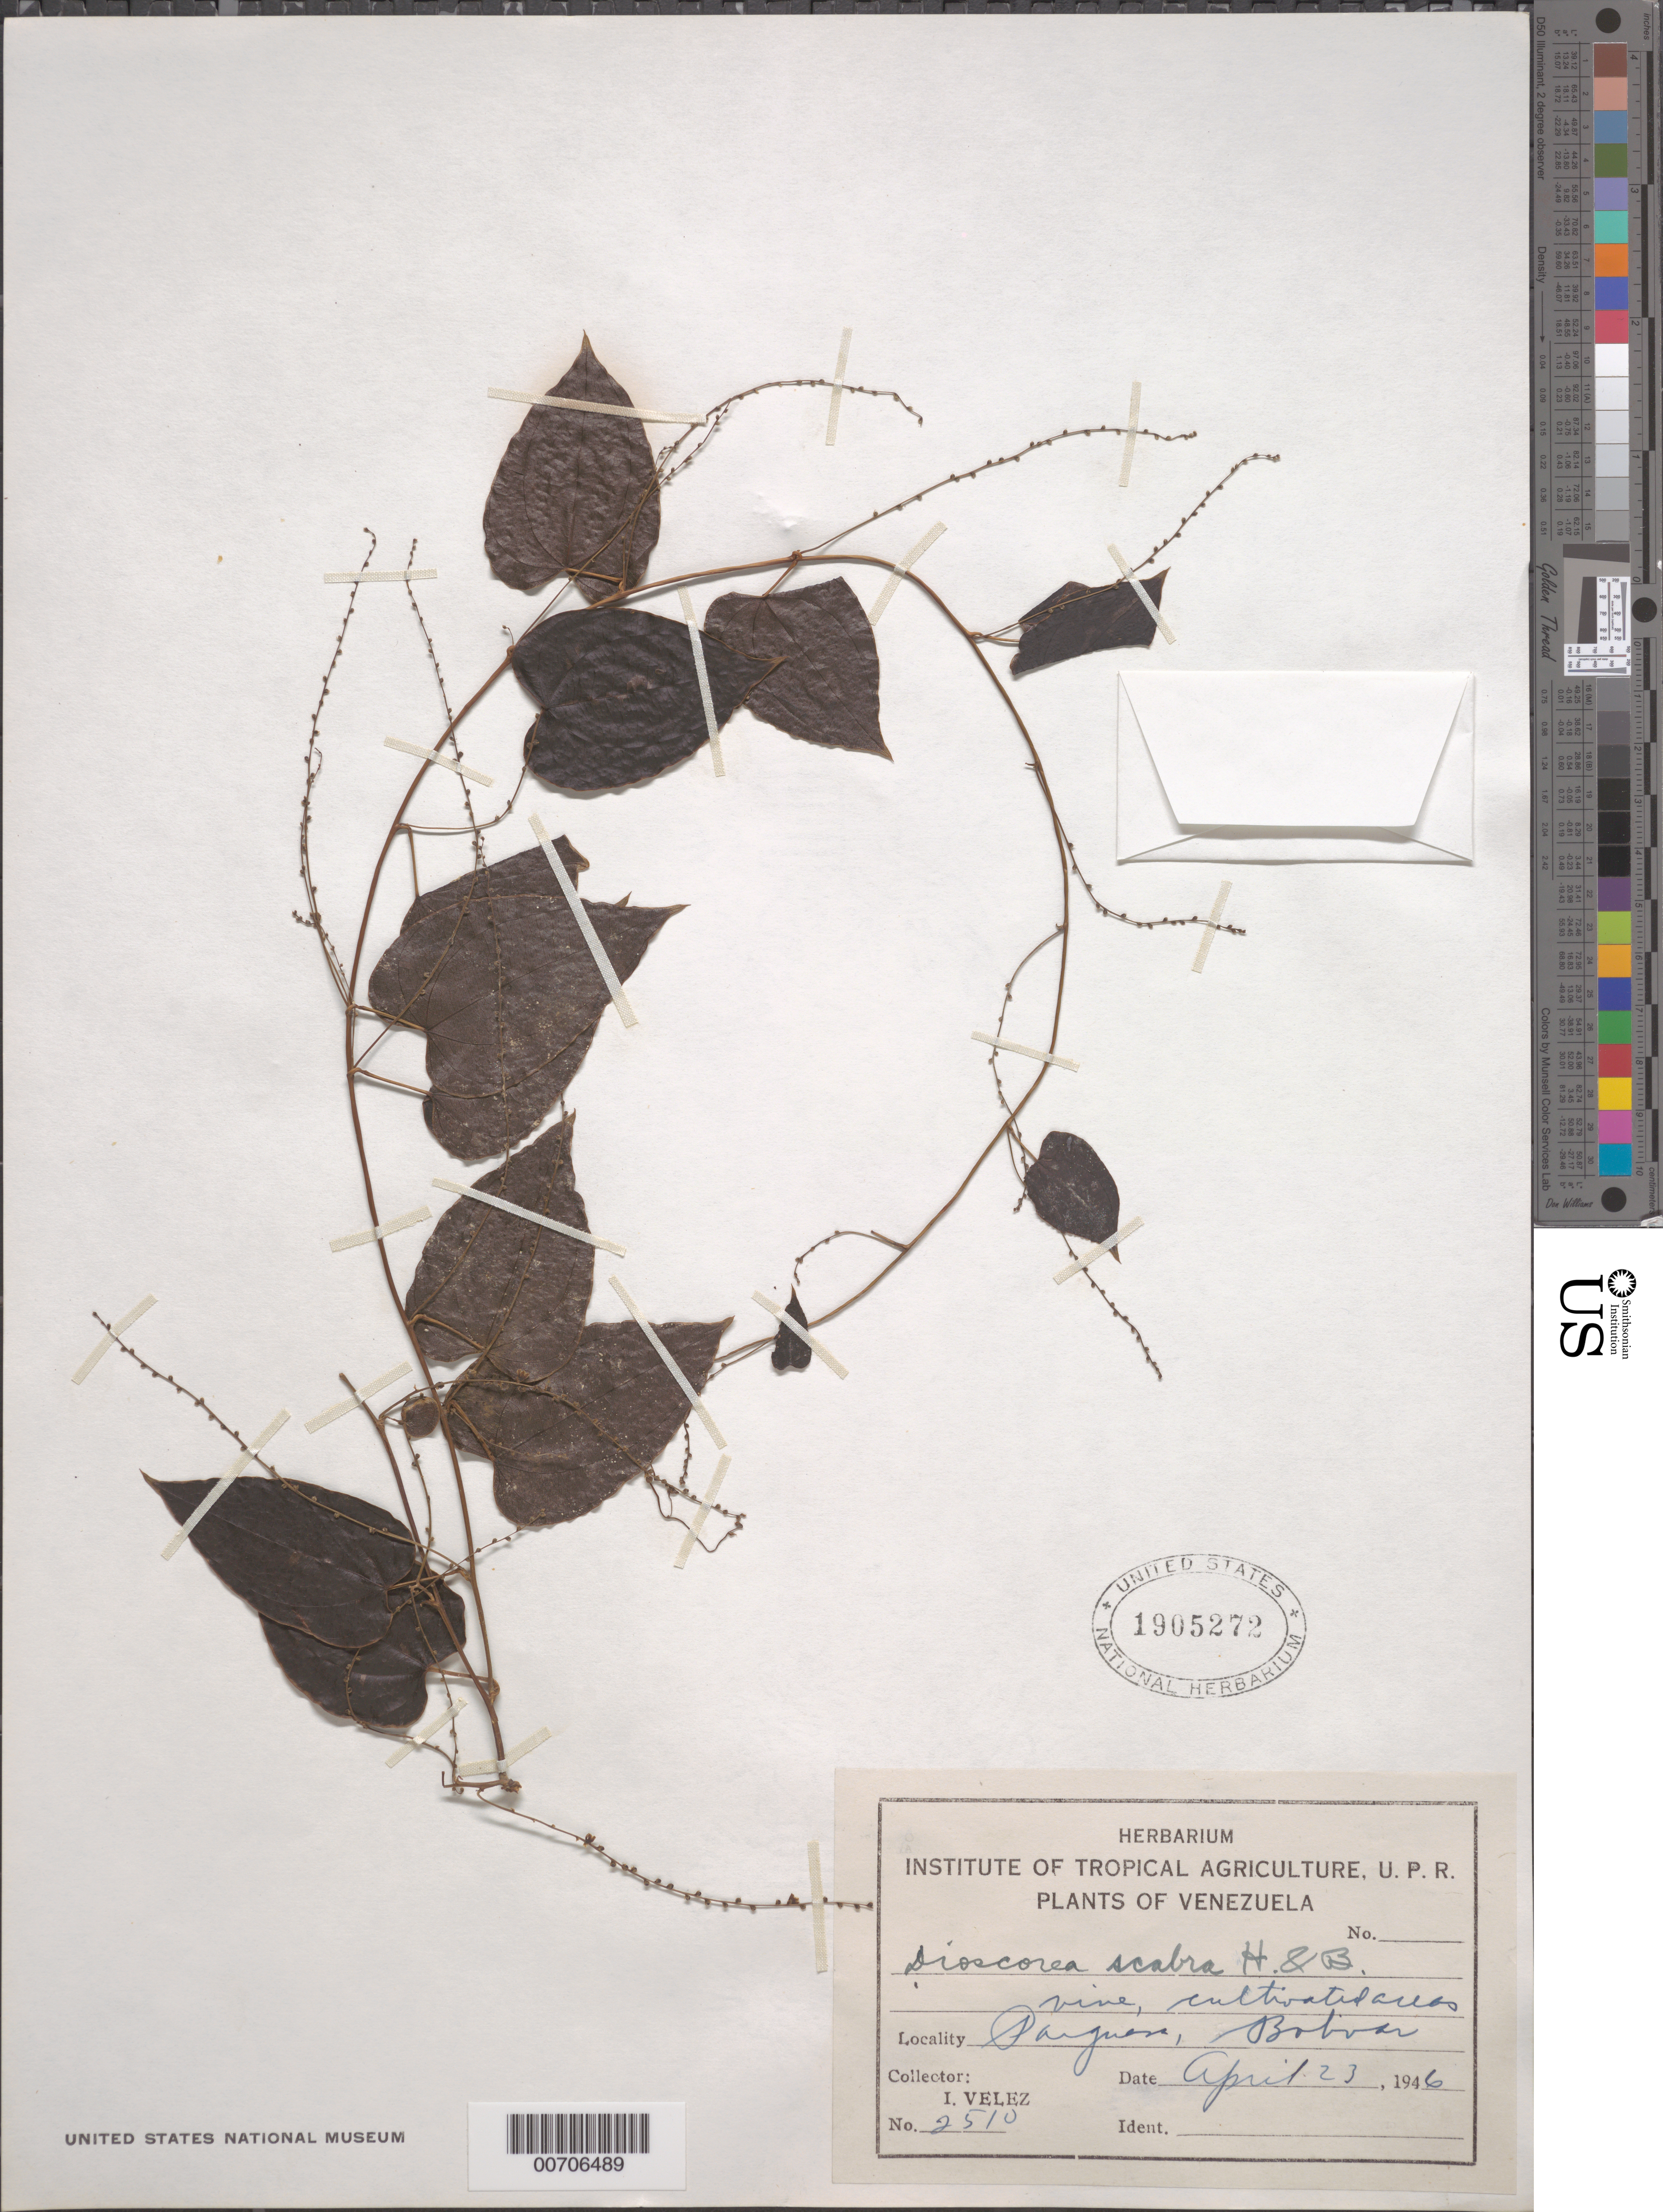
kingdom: Plantae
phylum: Tracheophyta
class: Liliopsida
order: Dioscoreales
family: Dioscoreaceae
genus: Dioscorea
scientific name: Dioscorea scabra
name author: Bonpl. ex Humb. & Willd.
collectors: I. Velez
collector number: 2510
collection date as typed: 23-Apr-46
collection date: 1946-04-23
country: Venezuela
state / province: Bolívar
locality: Parguasa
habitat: Cultivated areas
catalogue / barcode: US 1905272